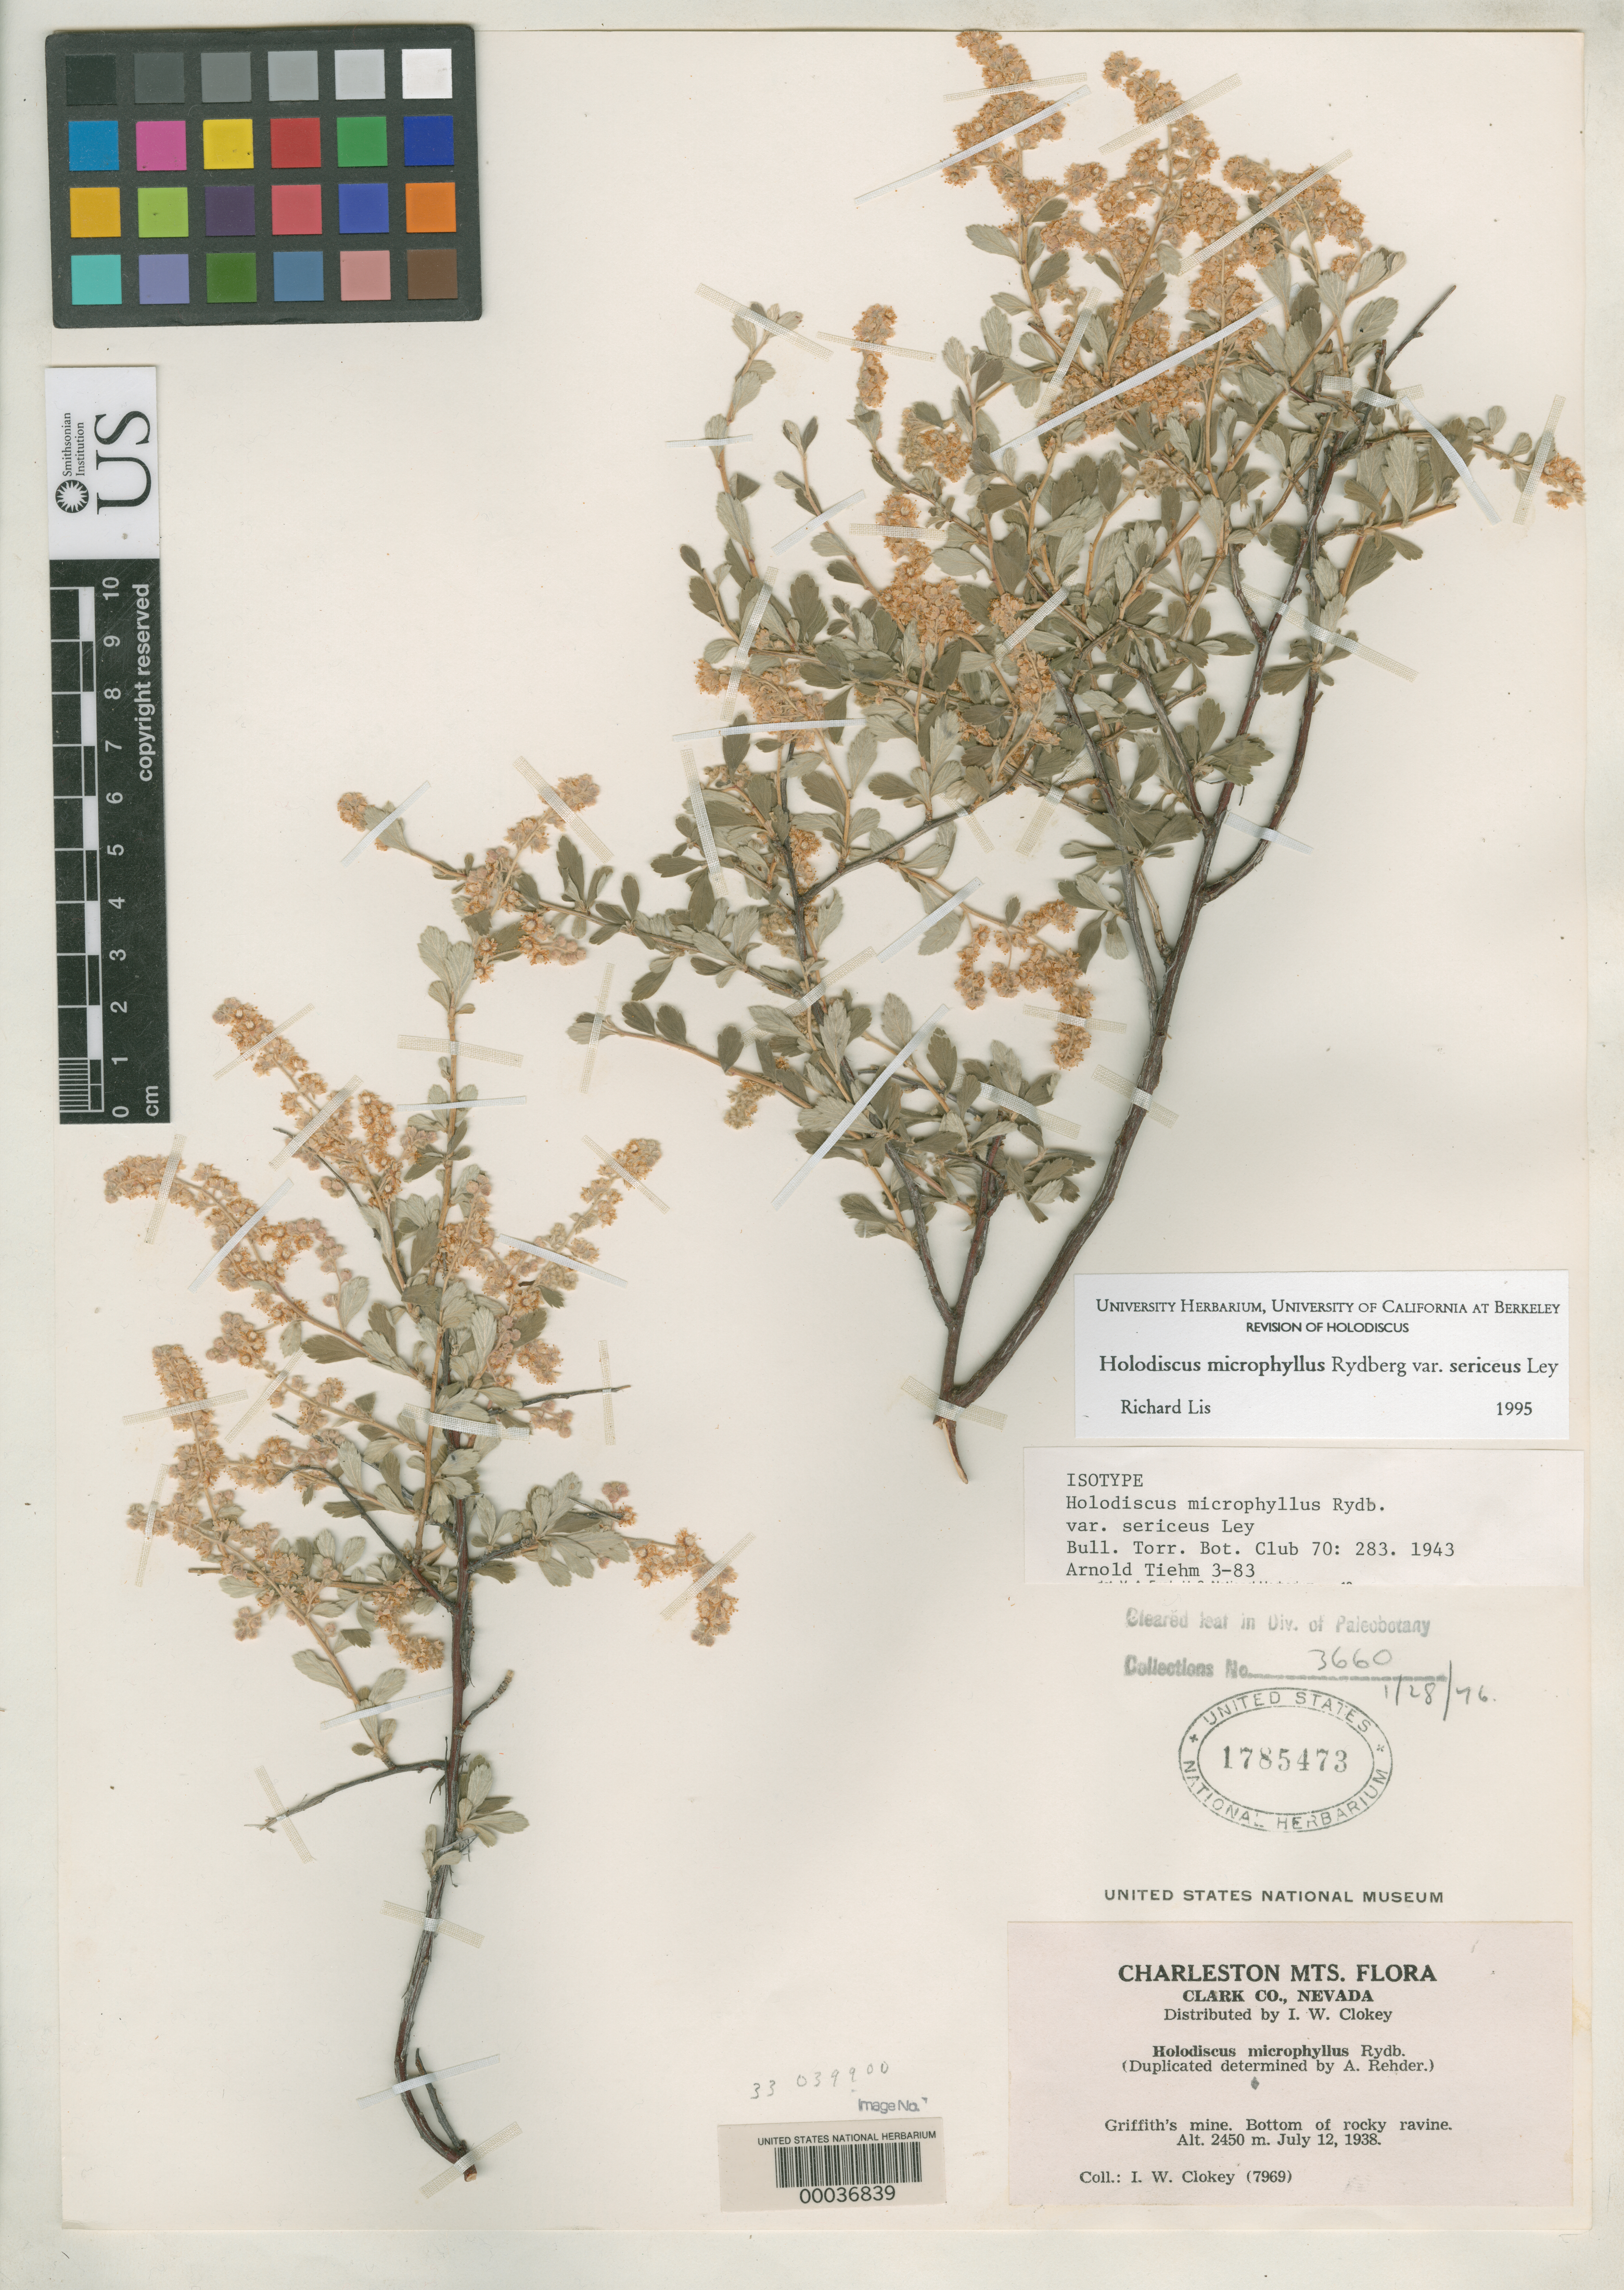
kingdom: Plantae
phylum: Tracheophyta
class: Magnoliopsida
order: Rosales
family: Rosaceae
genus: Holodiscus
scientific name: Holodiscus microphyllus var. sericeus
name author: F.A. Ley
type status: Isotype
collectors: I. W. Clokey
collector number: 7969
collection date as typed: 12 Jul 1938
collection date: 1938-07-12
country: United States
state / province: Nevada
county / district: Clark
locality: Griffith's Mine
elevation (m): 2450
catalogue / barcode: US 1785473